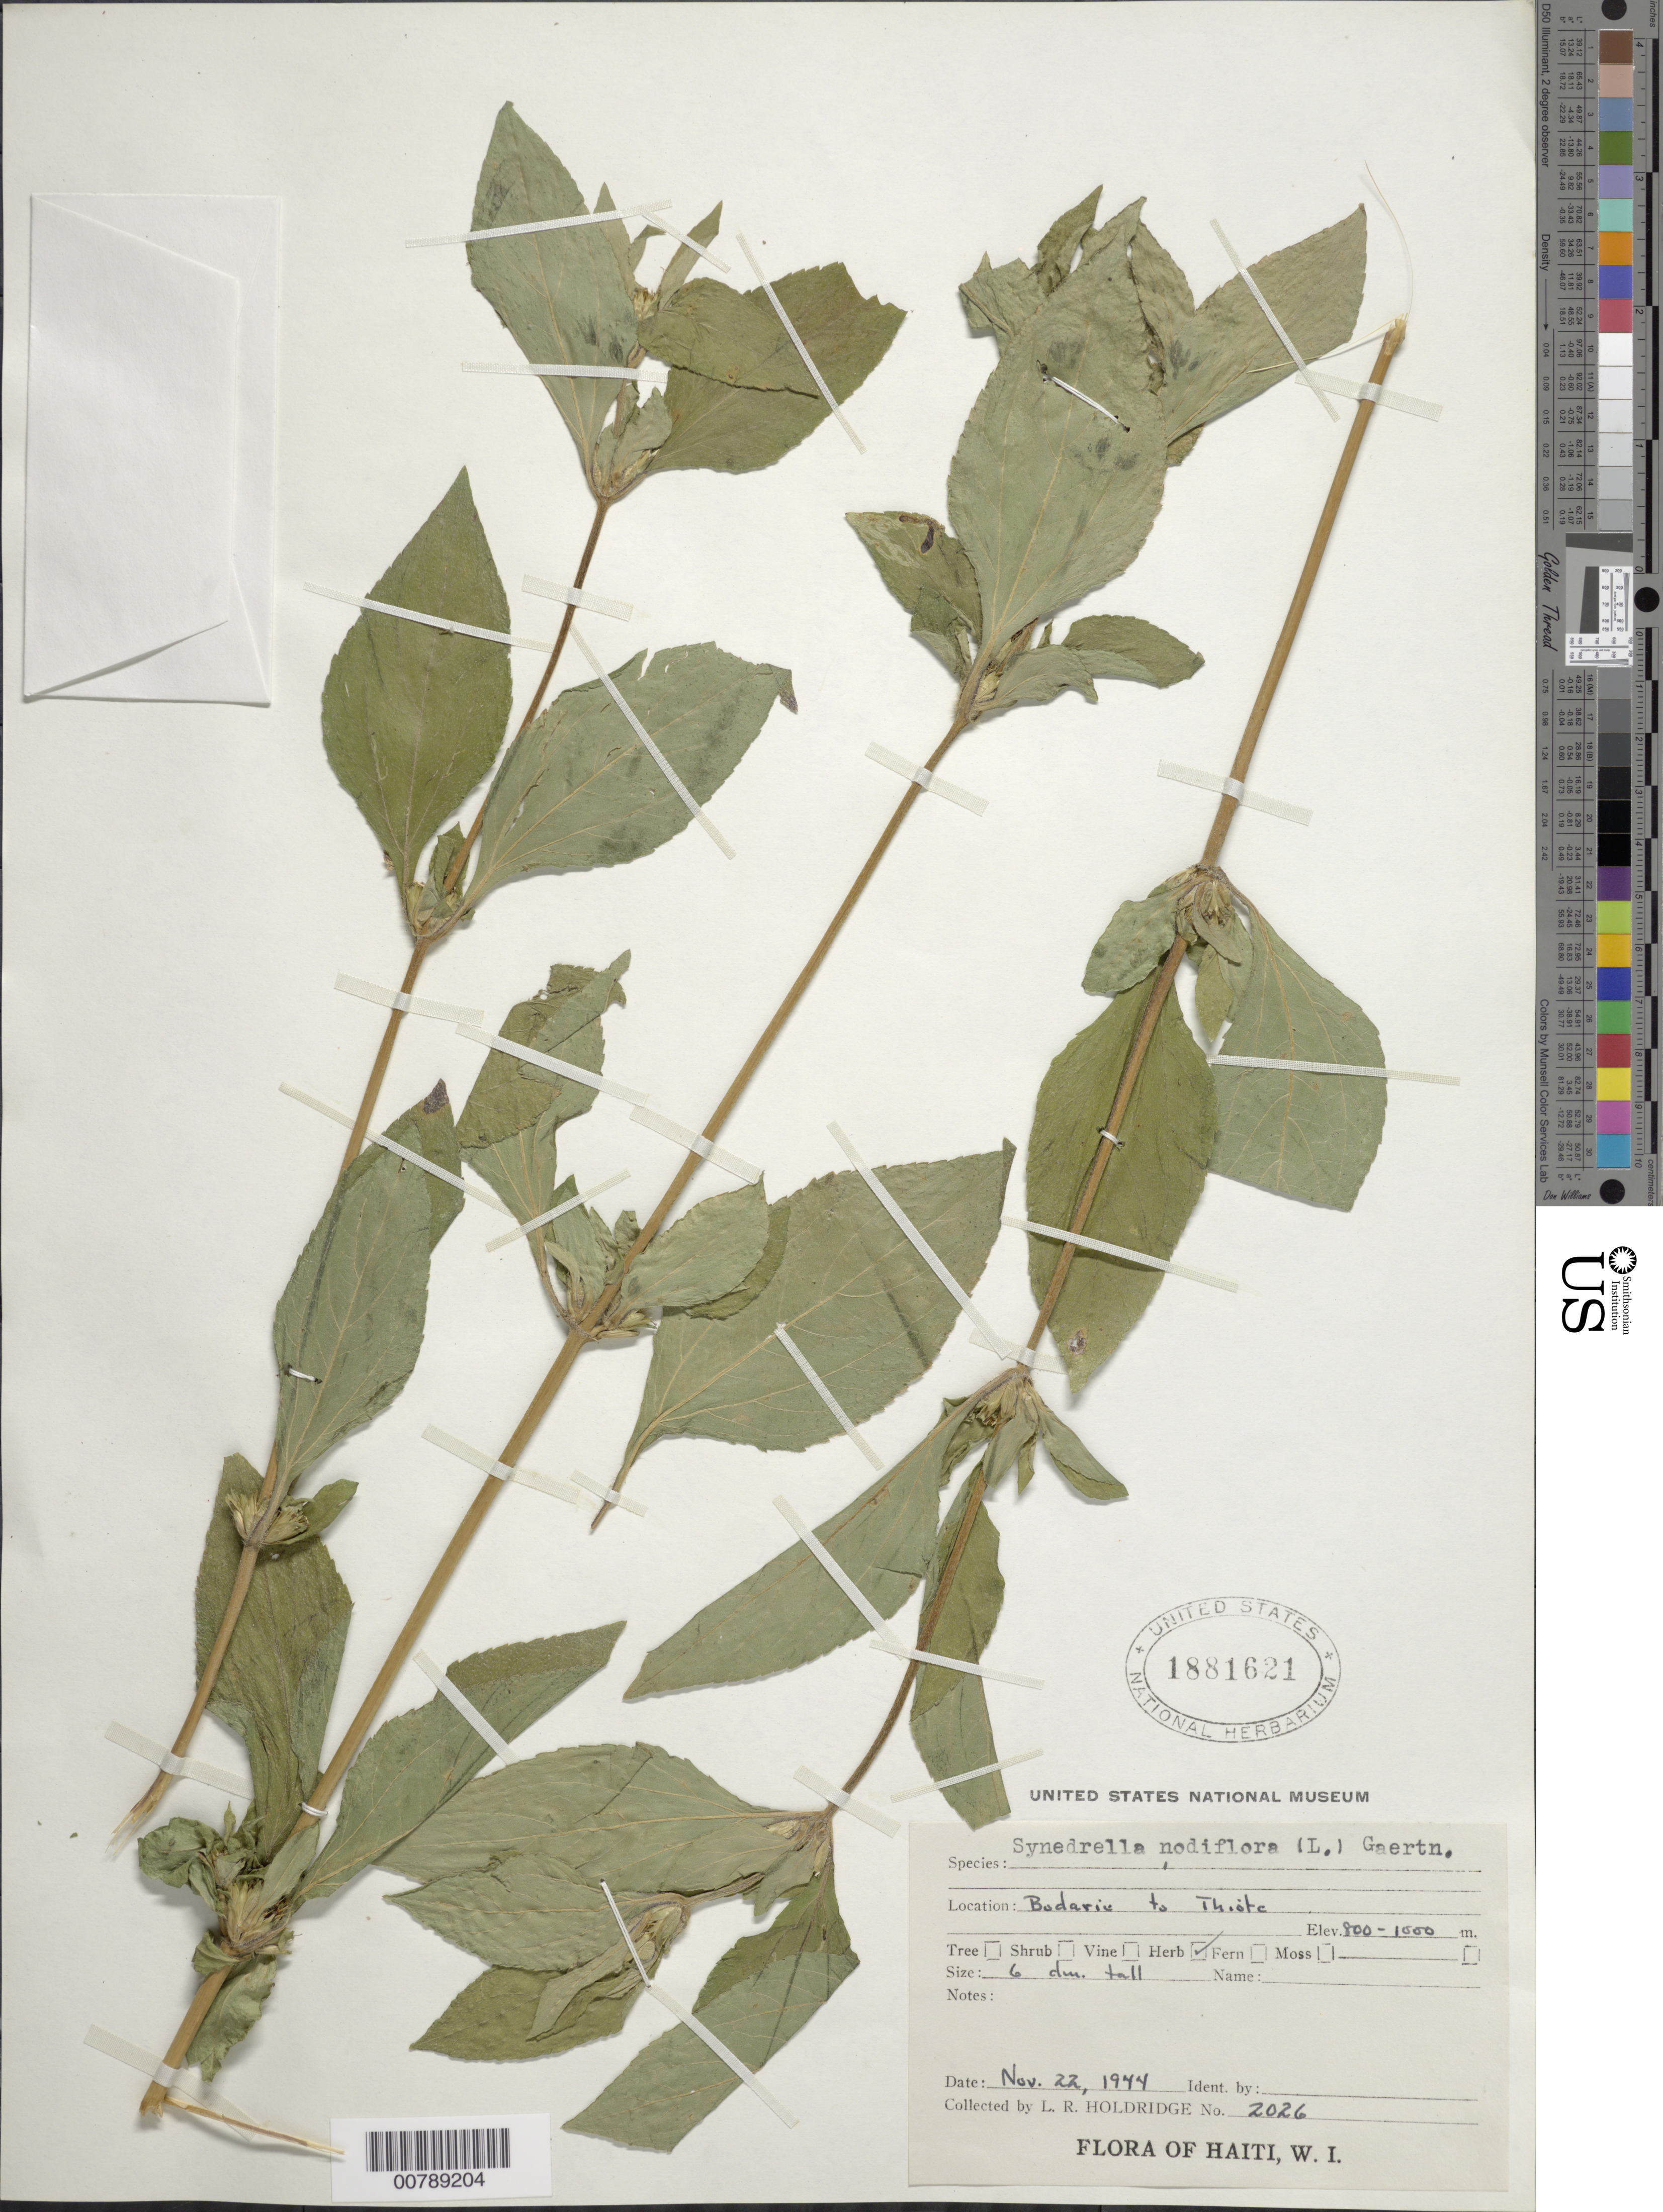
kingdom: Plantae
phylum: Tracheophyta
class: Magnoliopsida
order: Asterales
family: Asteraceae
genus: Synedrella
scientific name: Synedrella nodiflora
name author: (L.) Gaertn.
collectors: L. Holdridge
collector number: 2026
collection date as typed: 22 Nov 1944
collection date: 1944-11-22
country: Haiti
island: Hispaniola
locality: Budariu to Thiste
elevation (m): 800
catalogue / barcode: US 1881621